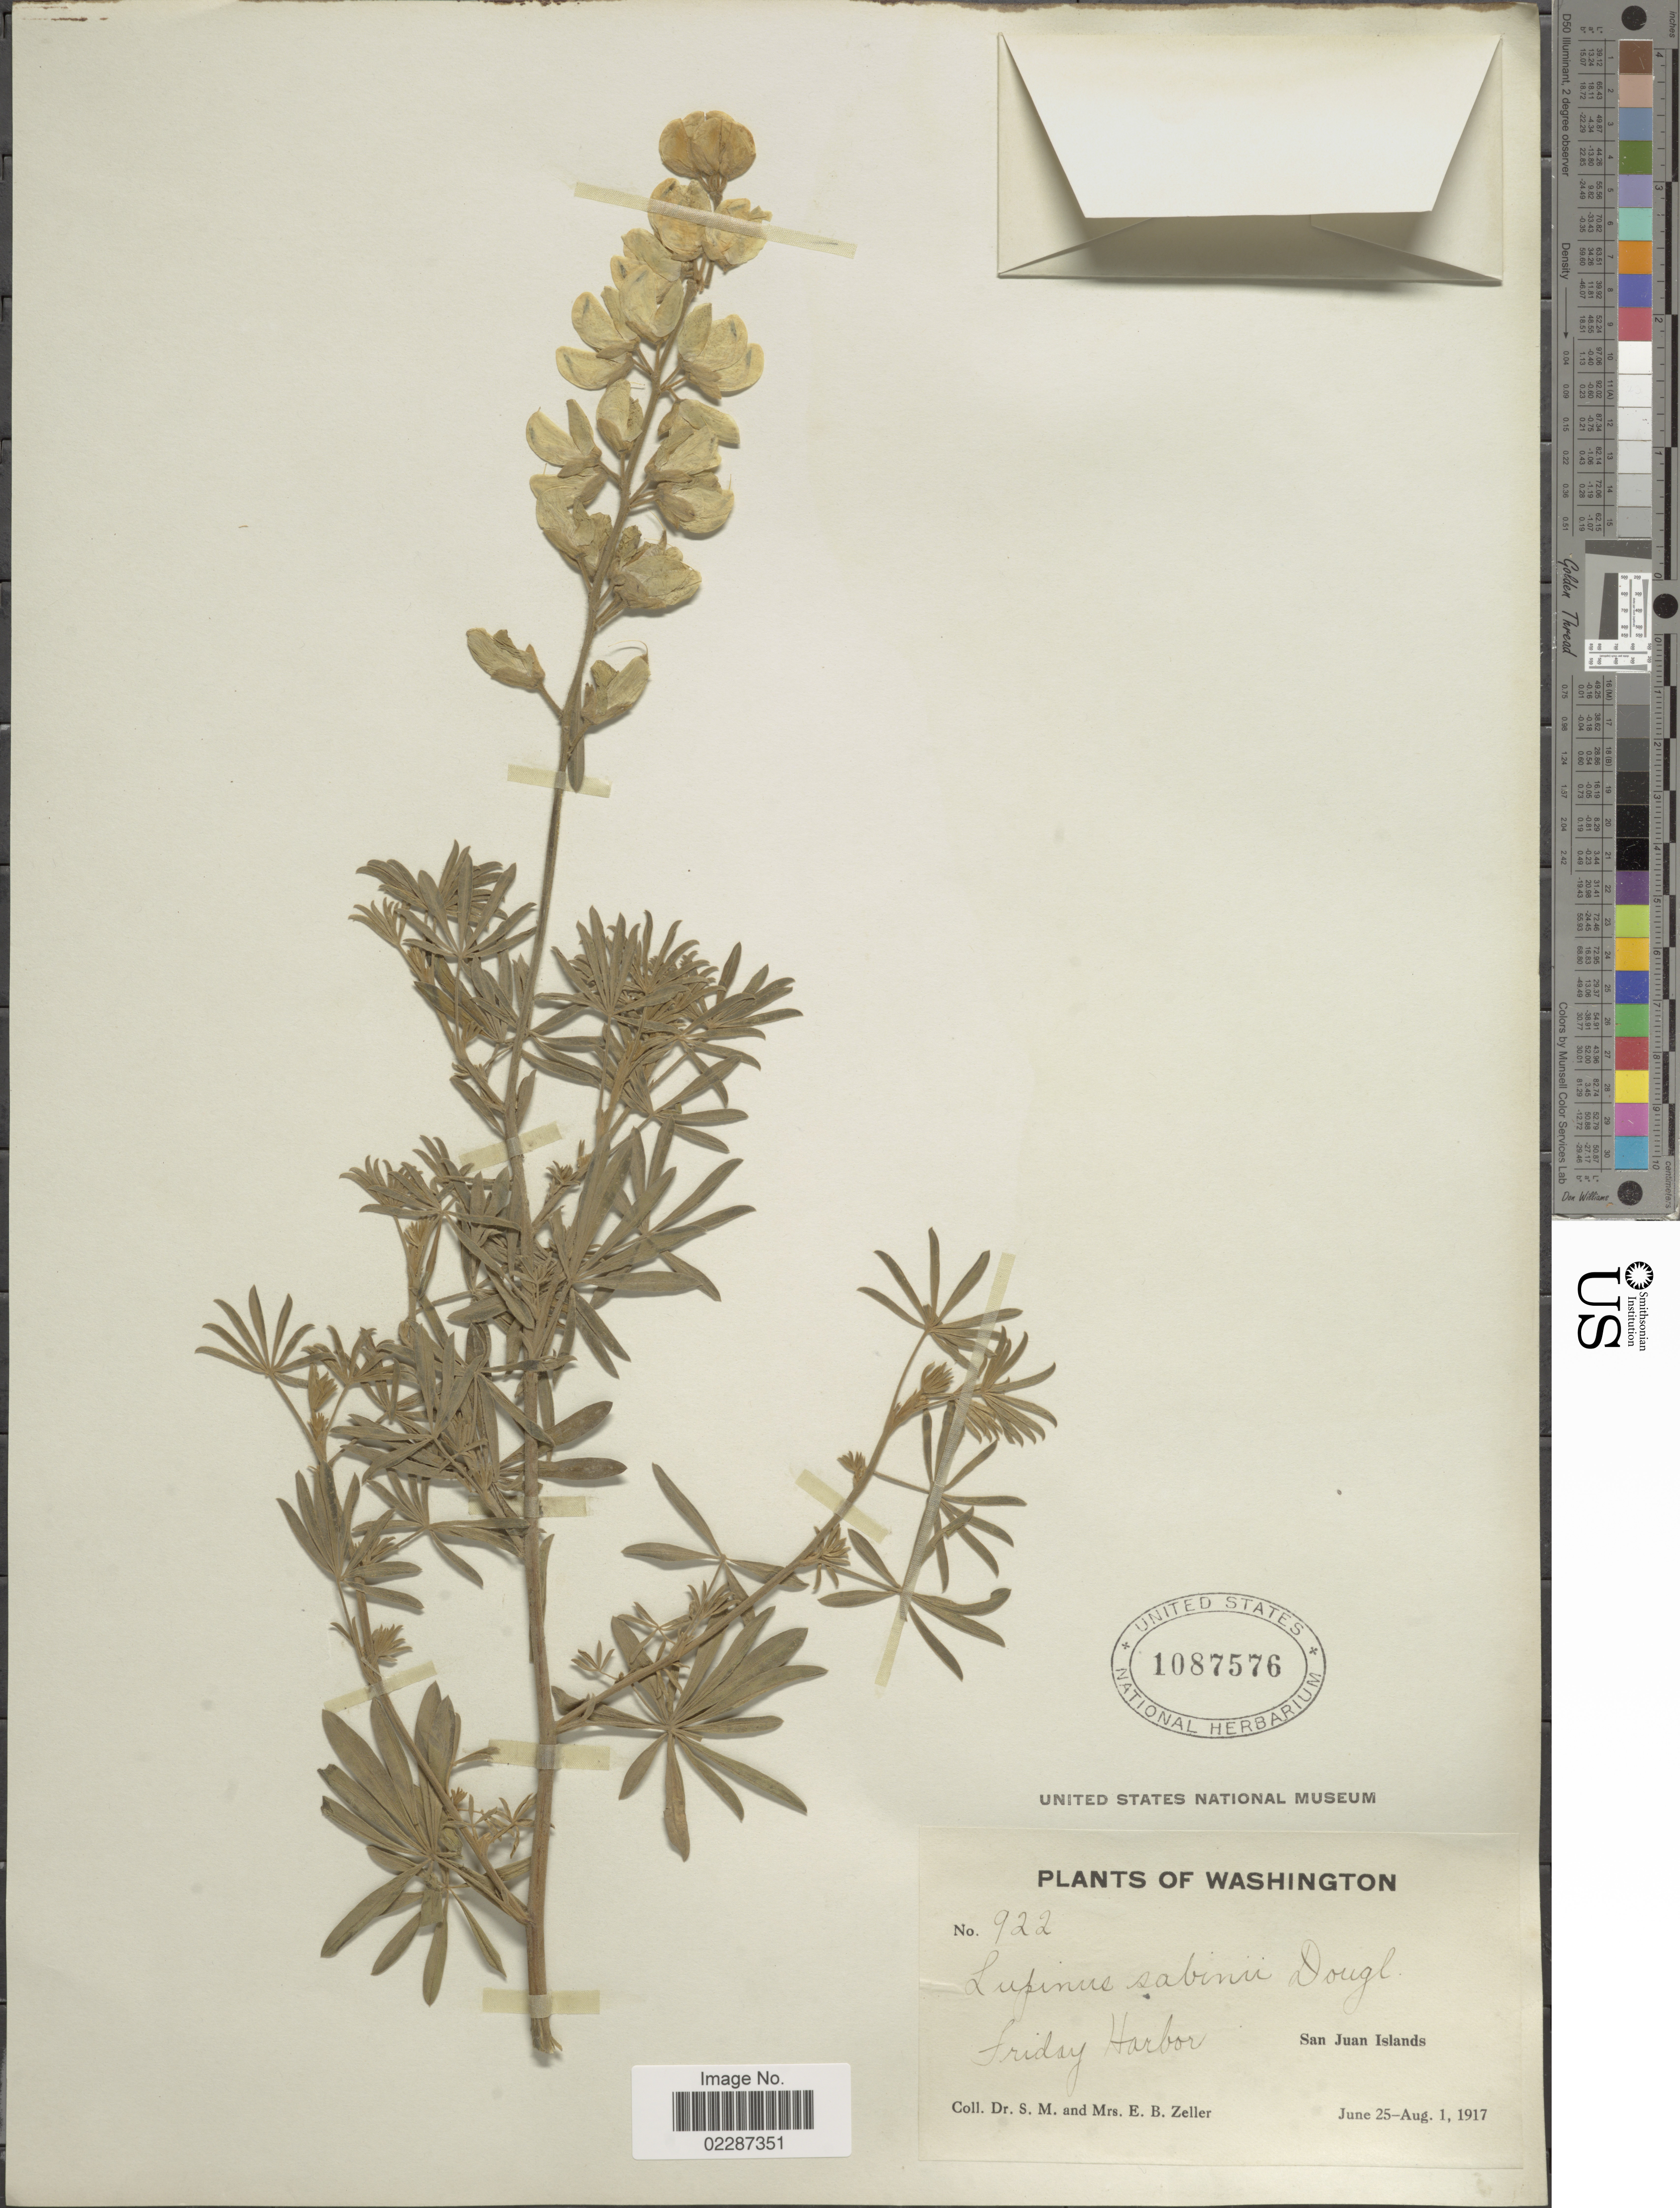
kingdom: Plantae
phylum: Tracheophyta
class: Magnoliopsida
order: Fabales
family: Fabaceae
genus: Lupinus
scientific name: Lupinus sabinii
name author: Douglas ex Hook.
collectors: S. Zeller & E. Zeller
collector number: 922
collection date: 1917-06-25/1917-08-01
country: United States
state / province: Washington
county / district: San Juan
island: San Juan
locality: Friday Harbor, San Juan Islands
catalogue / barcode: US 1087576